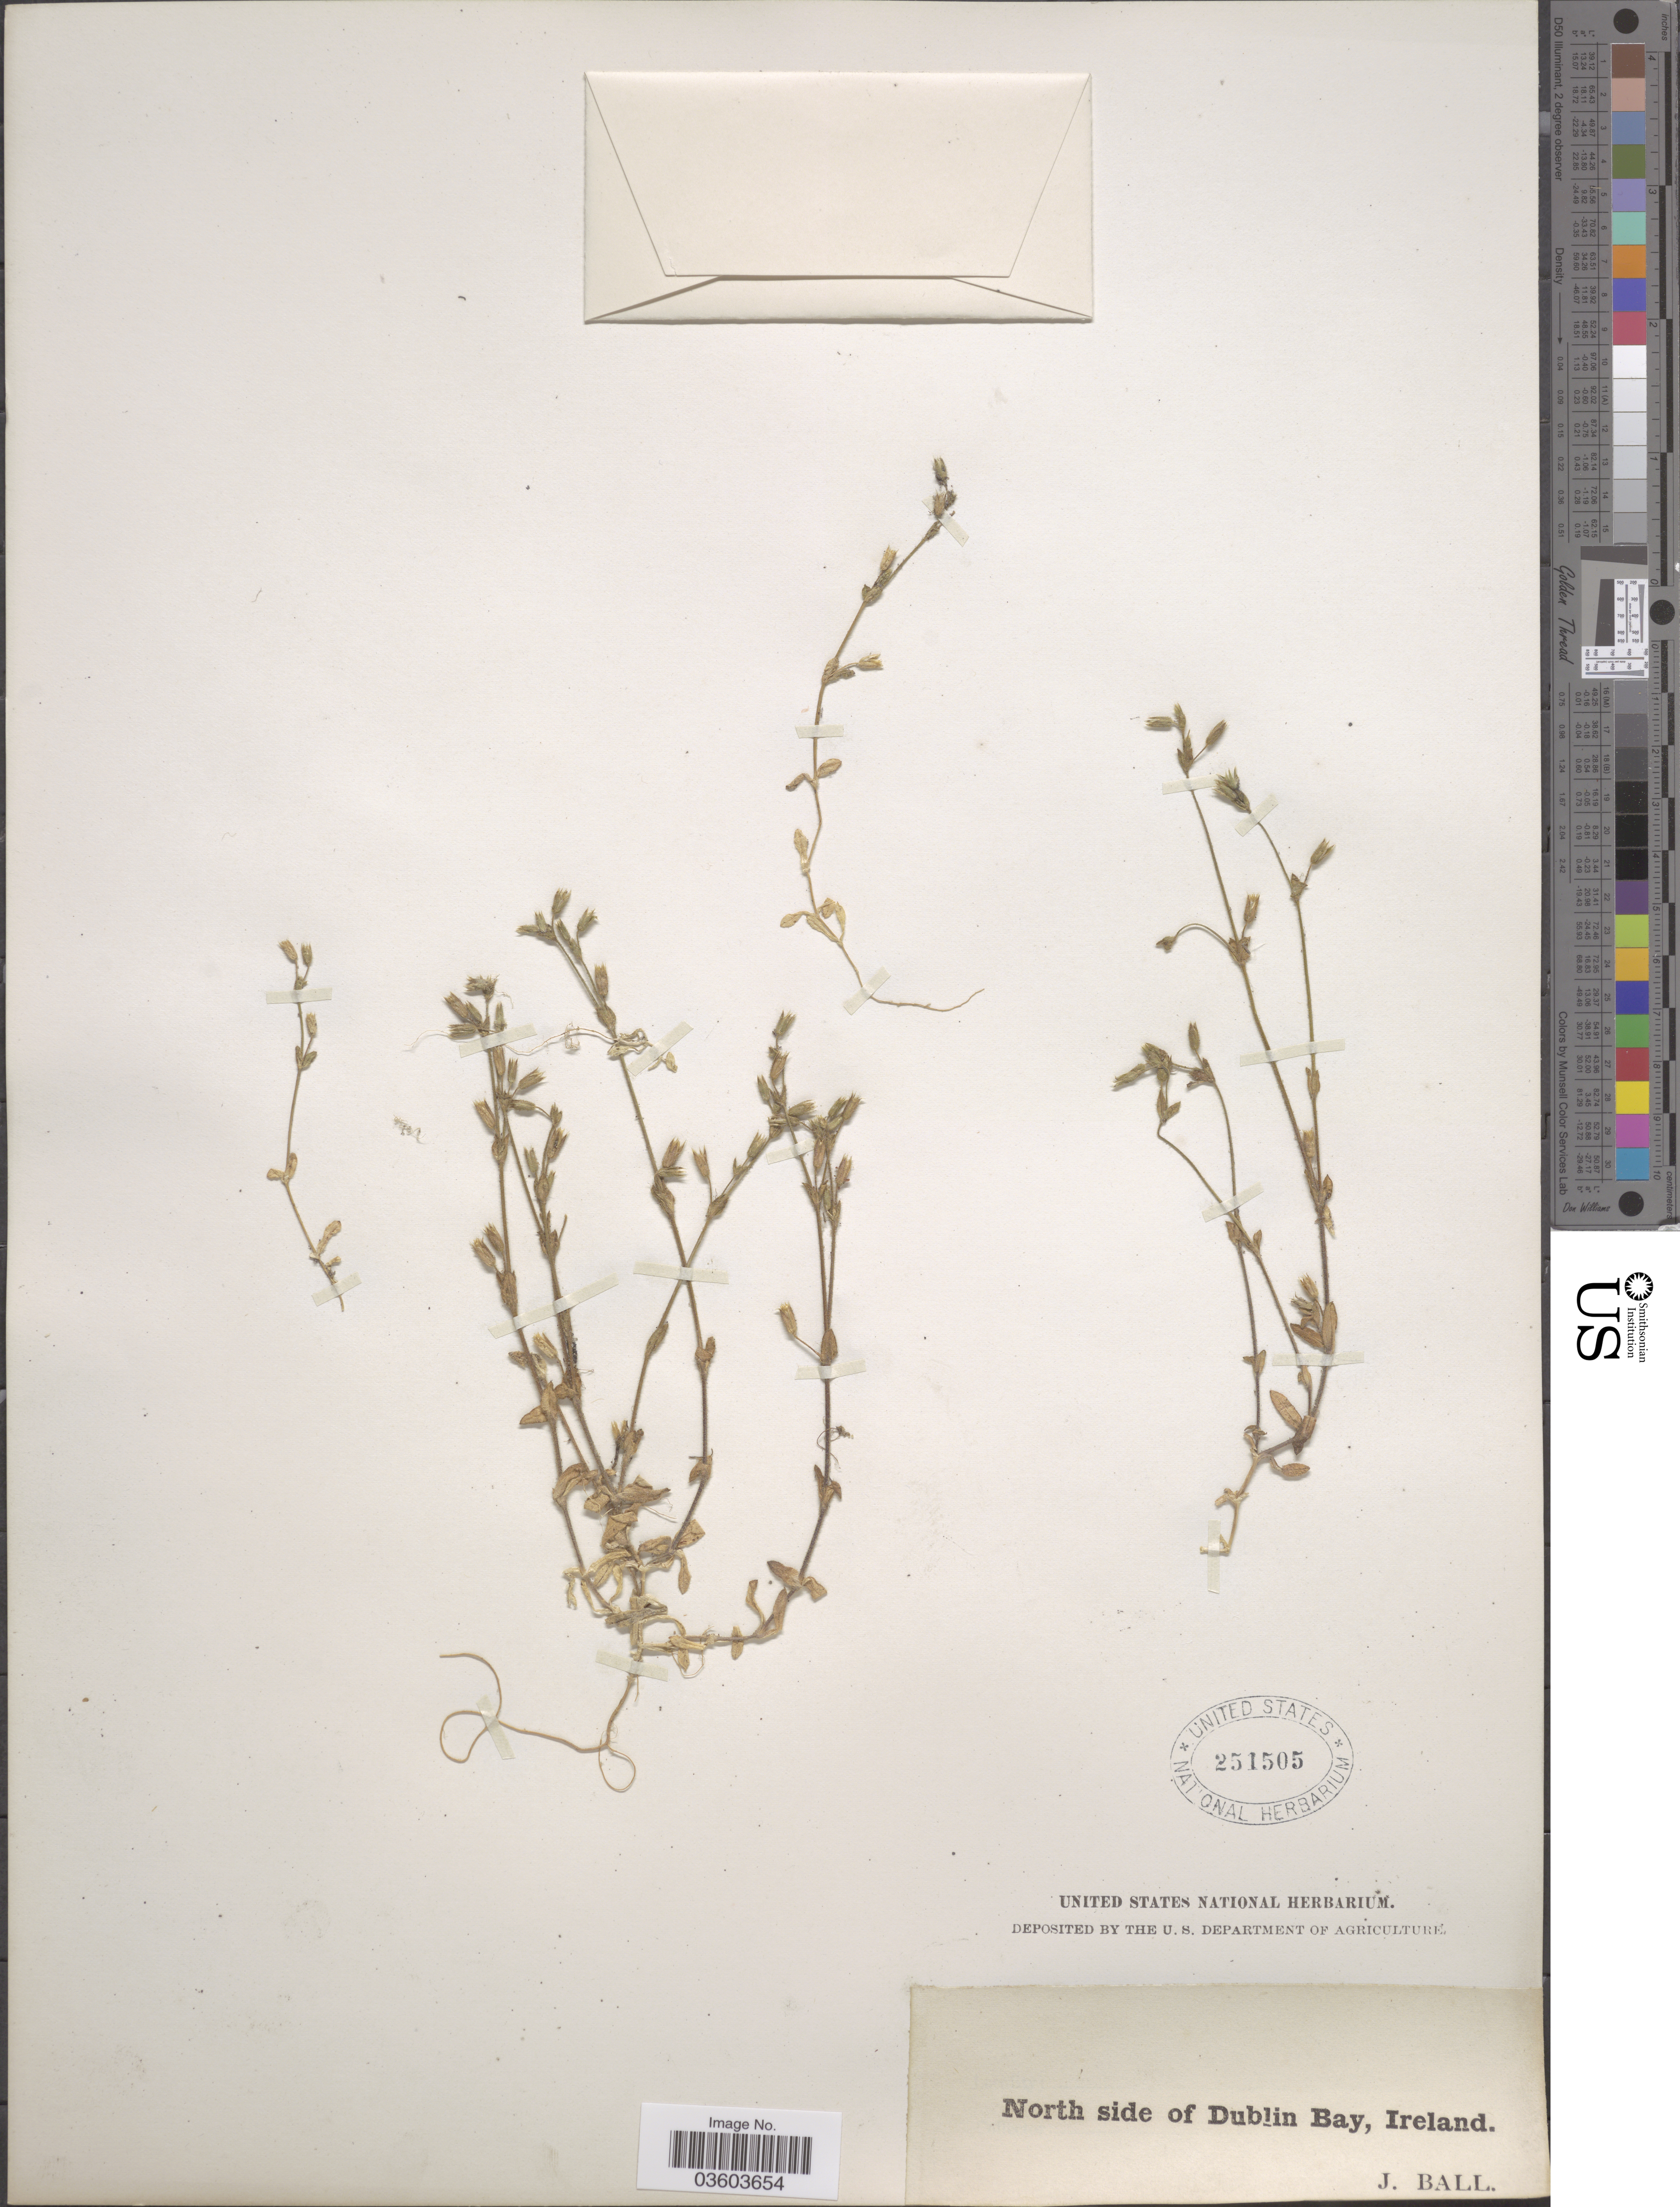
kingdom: Plantae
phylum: Tracheophyta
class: Magnoliopsida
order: Caryophyllales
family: Caryophyllaceae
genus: Cerastium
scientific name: Cerastium sp.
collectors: J. Ball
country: Ireland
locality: North side of Dublin Bay.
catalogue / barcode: US 251505